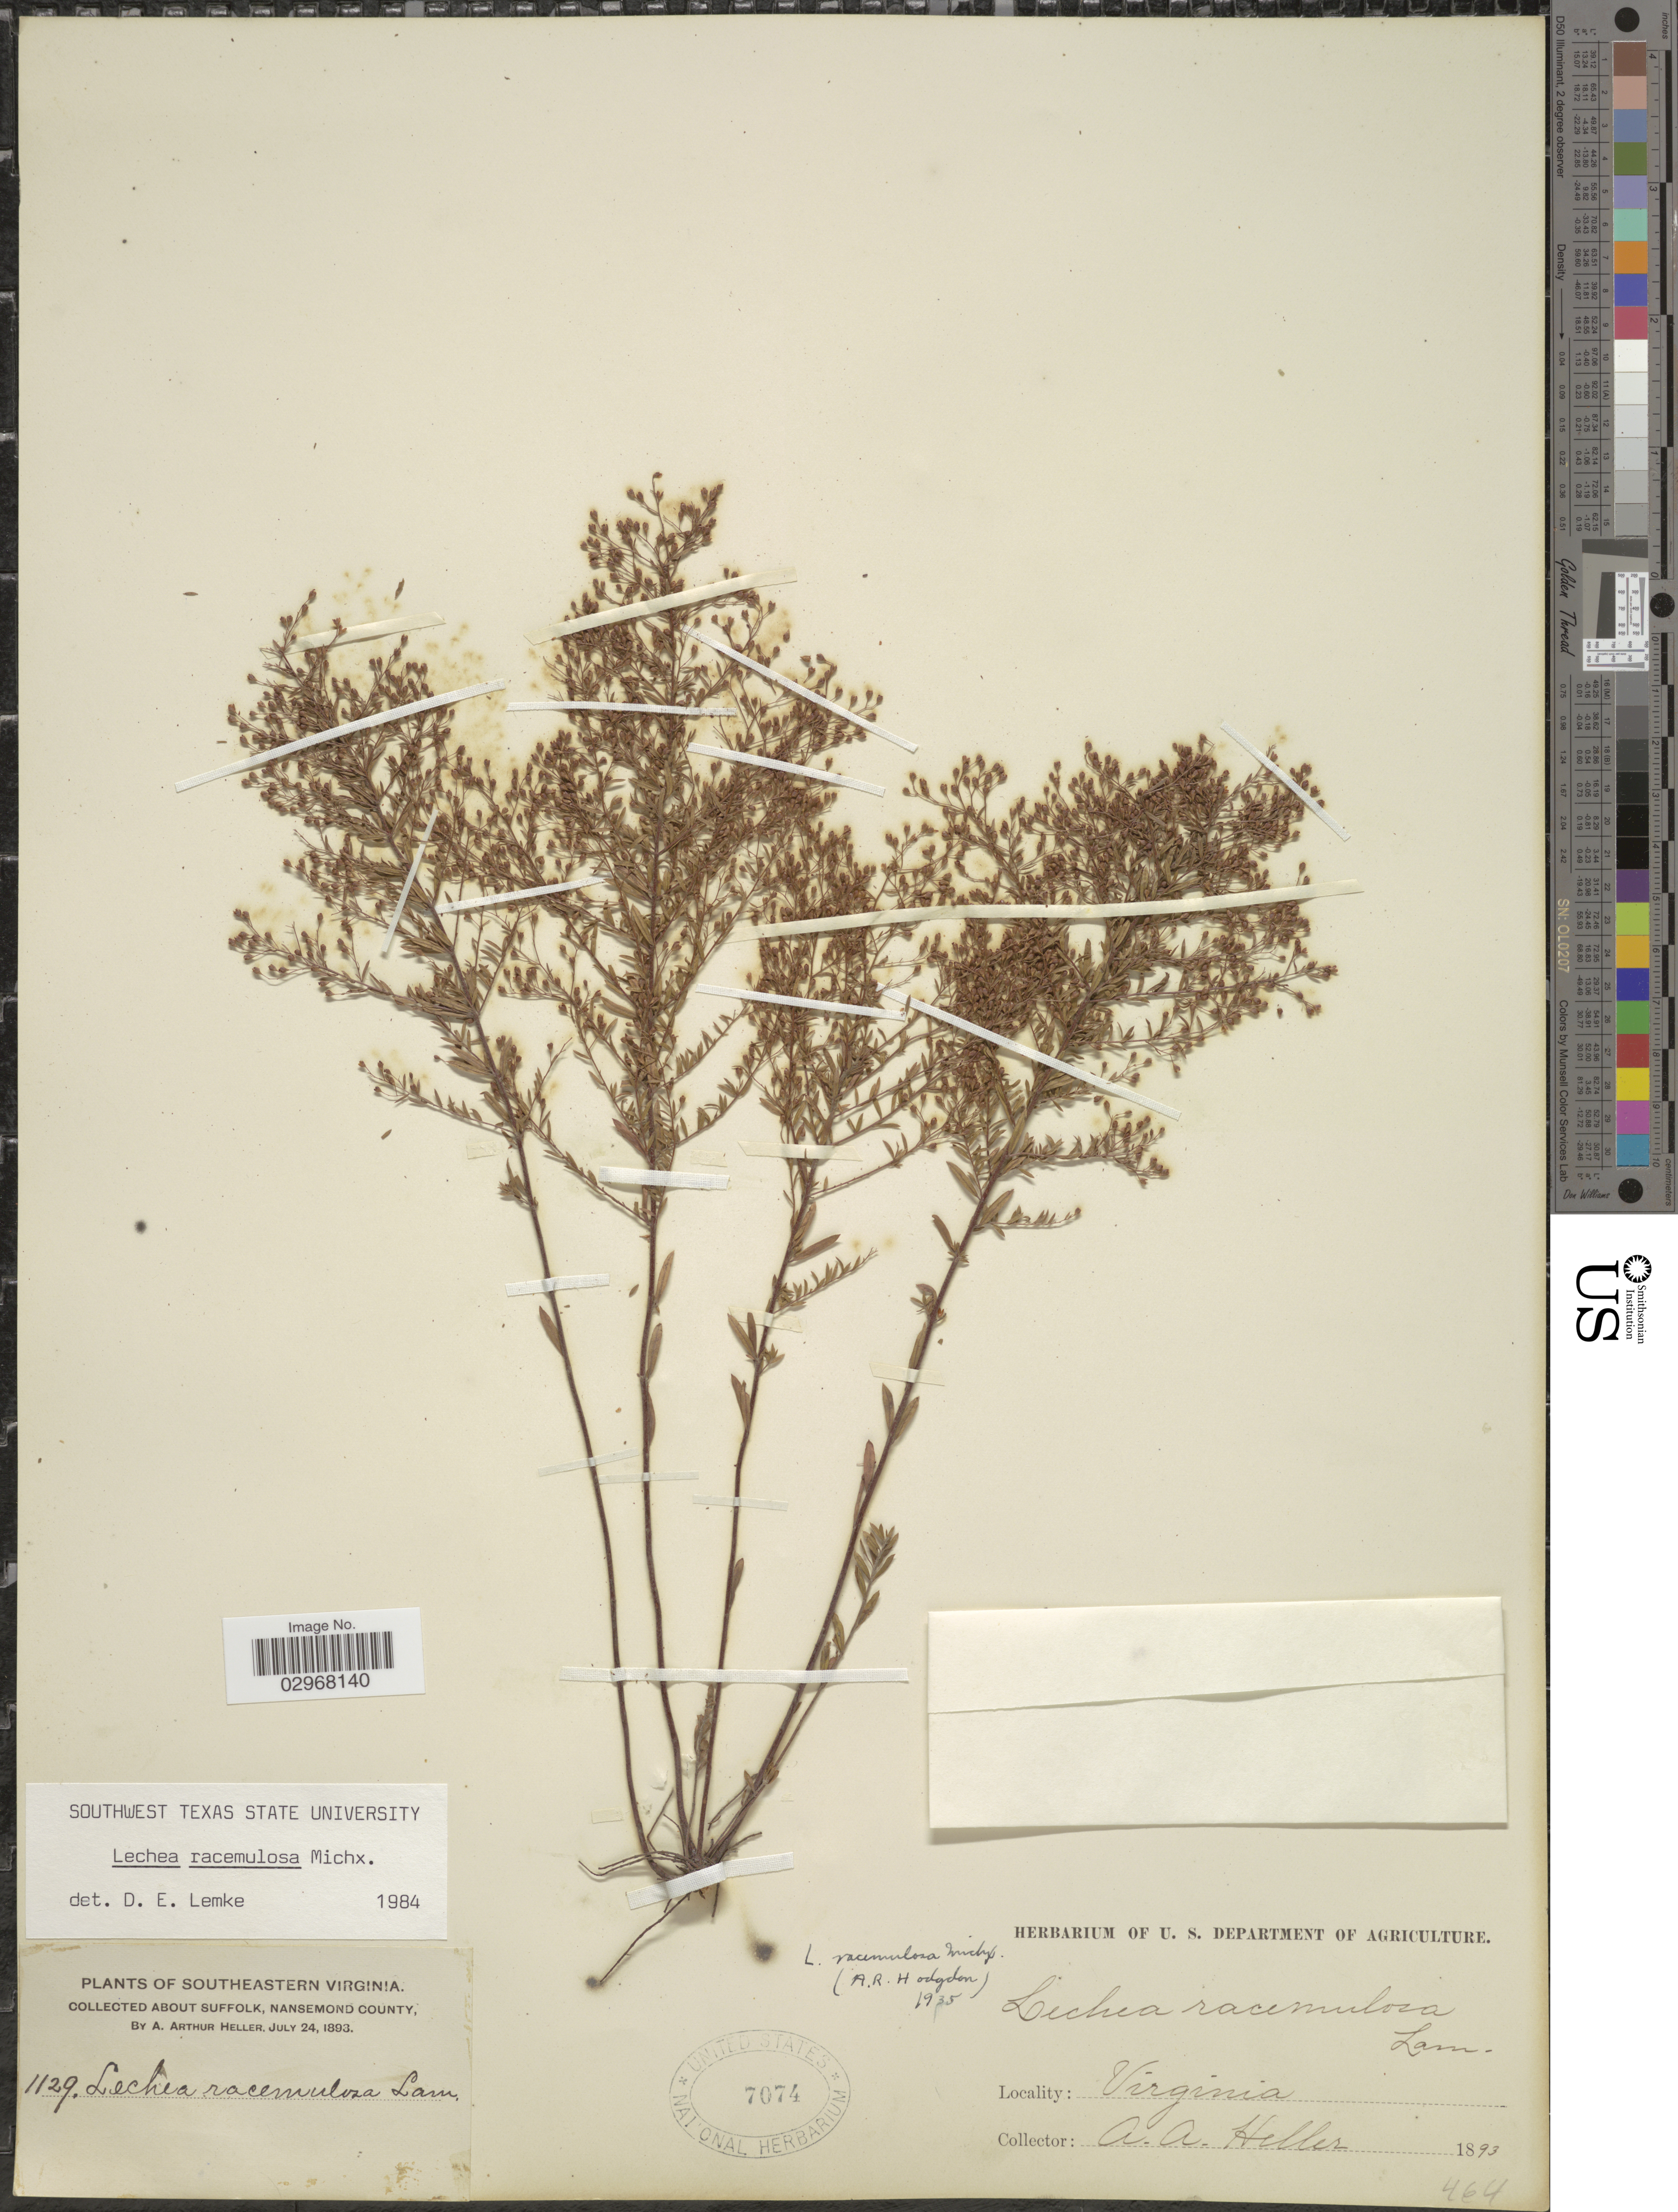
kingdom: Plantae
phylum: Tracheophyta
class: Magnoliopsida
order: Malvales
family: Cistaceae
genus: Lechea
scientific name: Lechea racemulosa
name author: Michx.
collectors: A. A. Heller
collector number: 1129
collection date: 1893-07-24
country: United States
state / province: Virginia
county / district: City of Suffolk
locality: Southeastern Virginia. About Suffolk, Nansemond County.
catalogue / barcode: US 7074